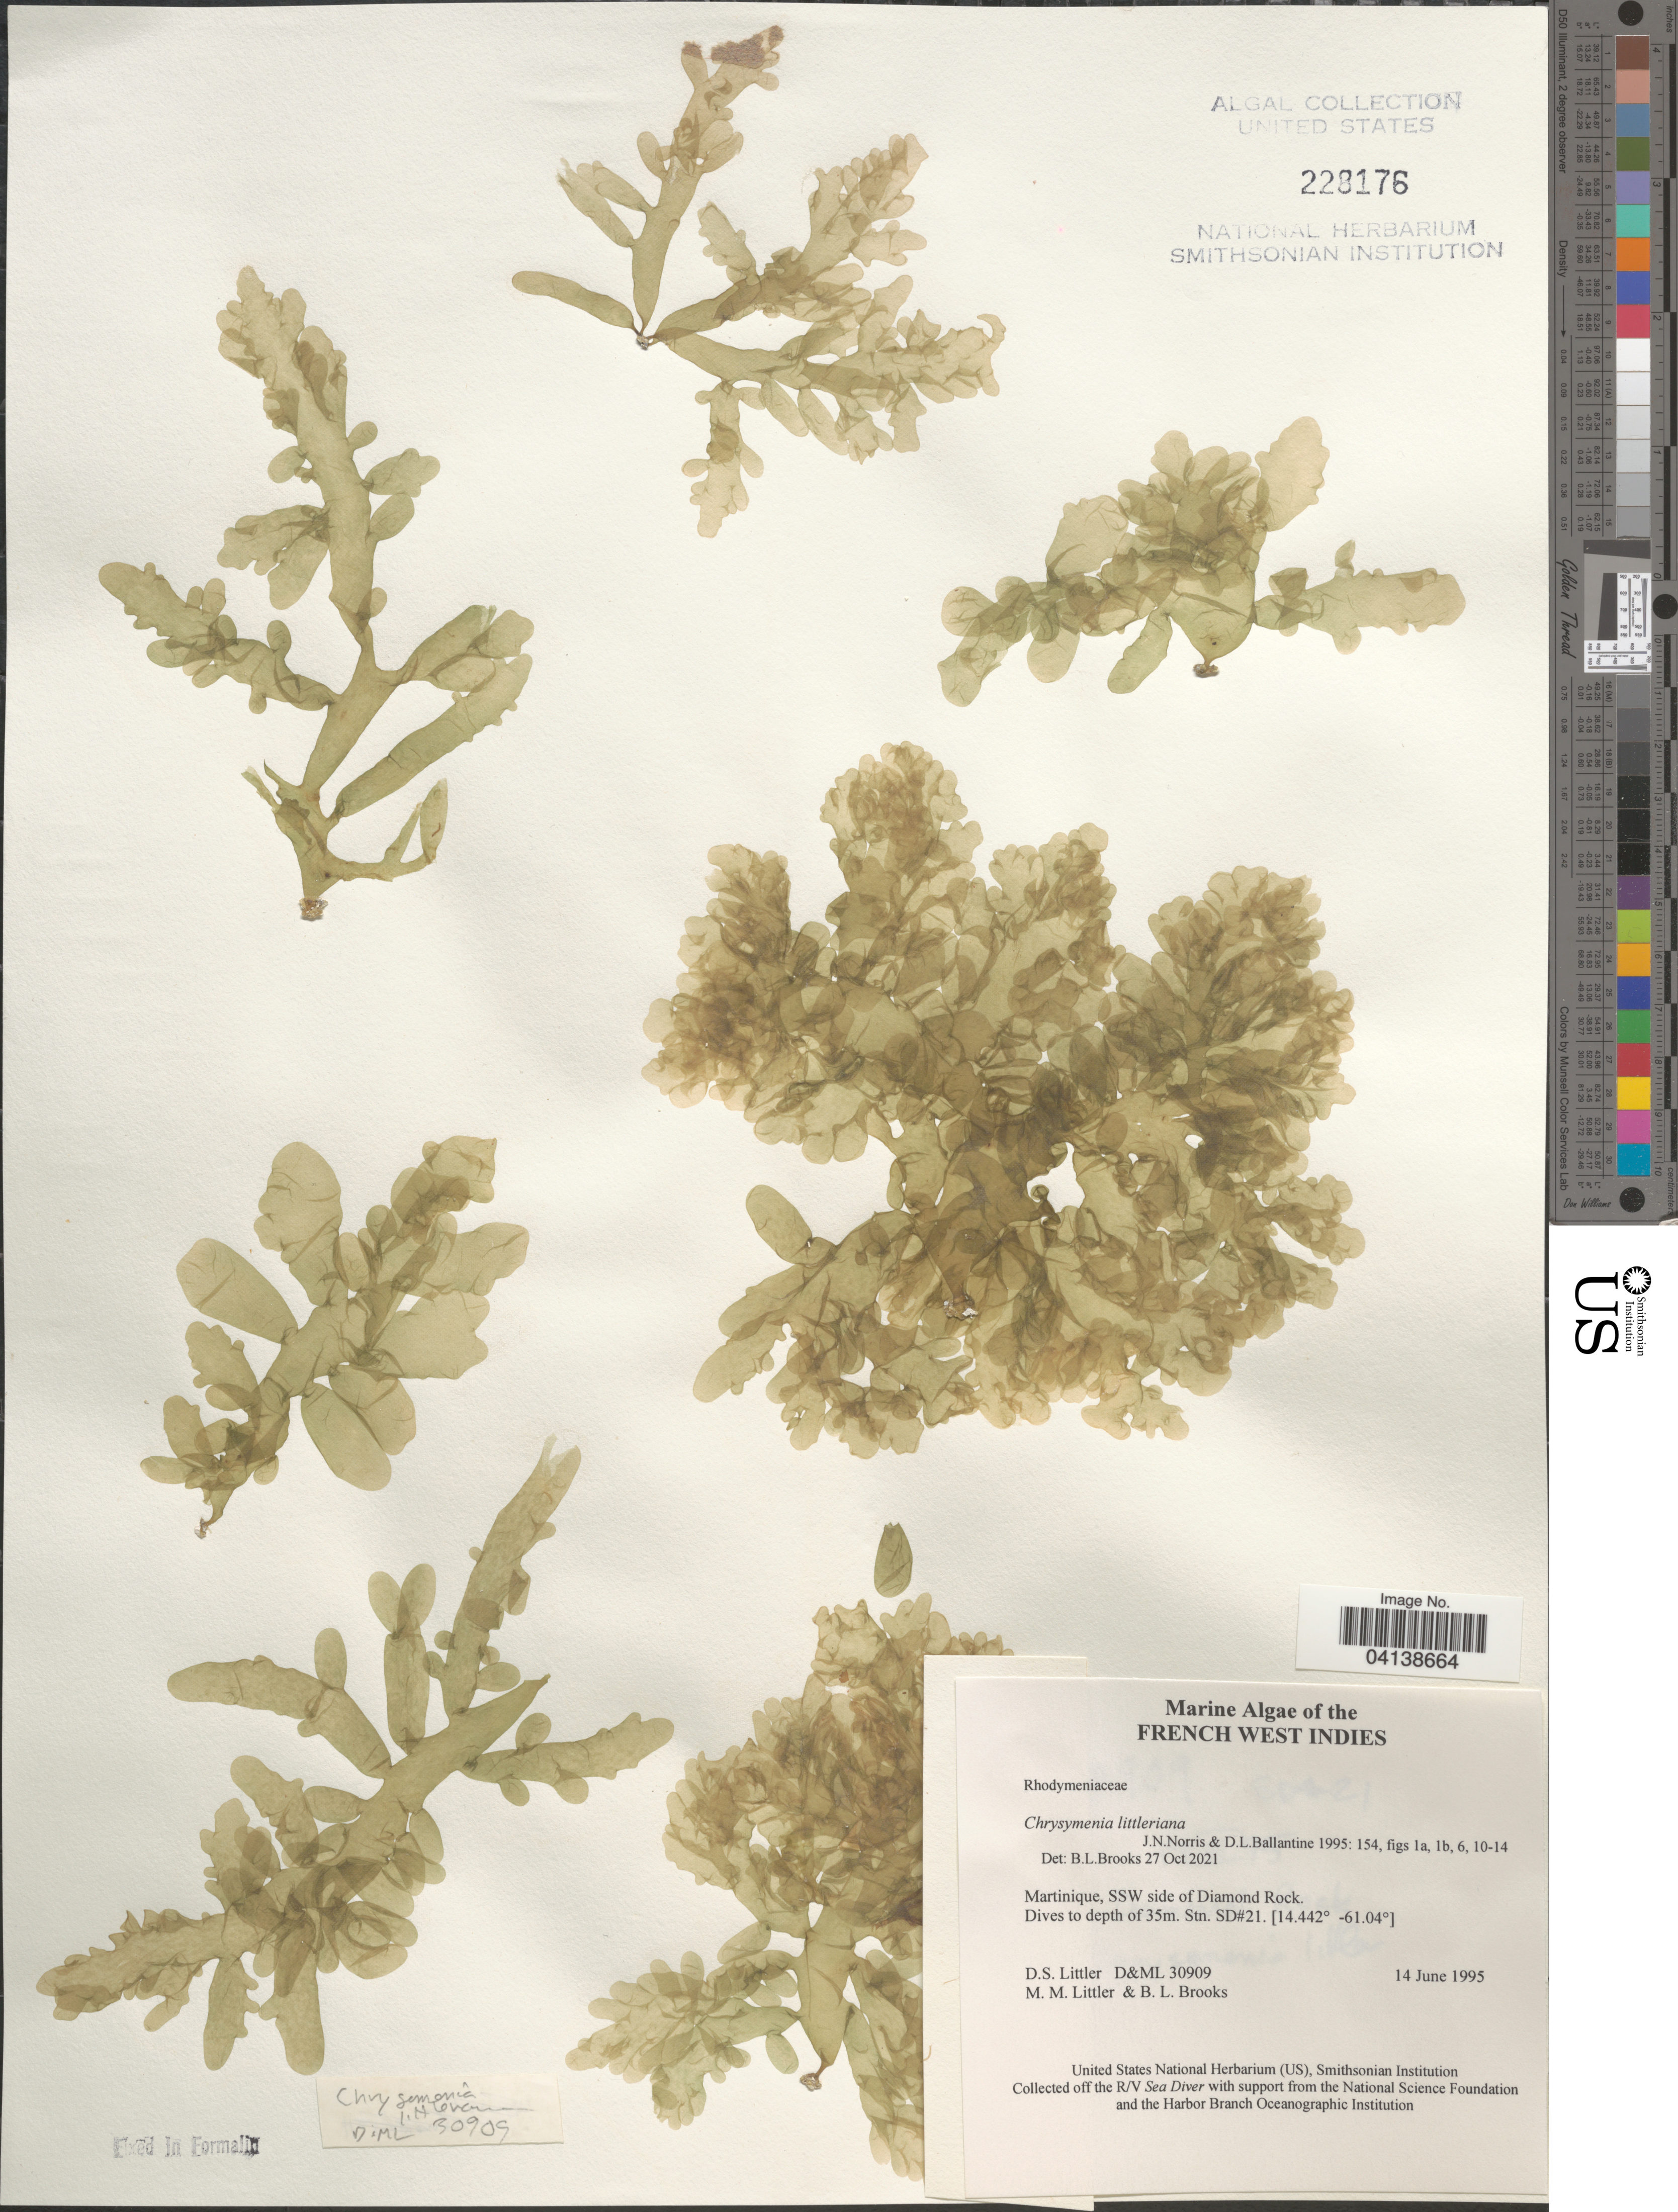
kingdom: Plantae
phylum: Rhodophyta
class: Florideophyceae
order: Rhodymeniales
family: Rhodymeniaceae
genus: Chrysymenia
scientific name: Chrysymenia littleriana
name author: J.N. Norris & D.L. Ballant.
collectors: D. S. Littler & B. Brooks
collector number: D&ML30909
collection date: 1995-06-14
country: Martinique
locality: French West Indies. SSW side of Diamond Rock. Stn. SD#21.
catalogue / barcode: US 228176